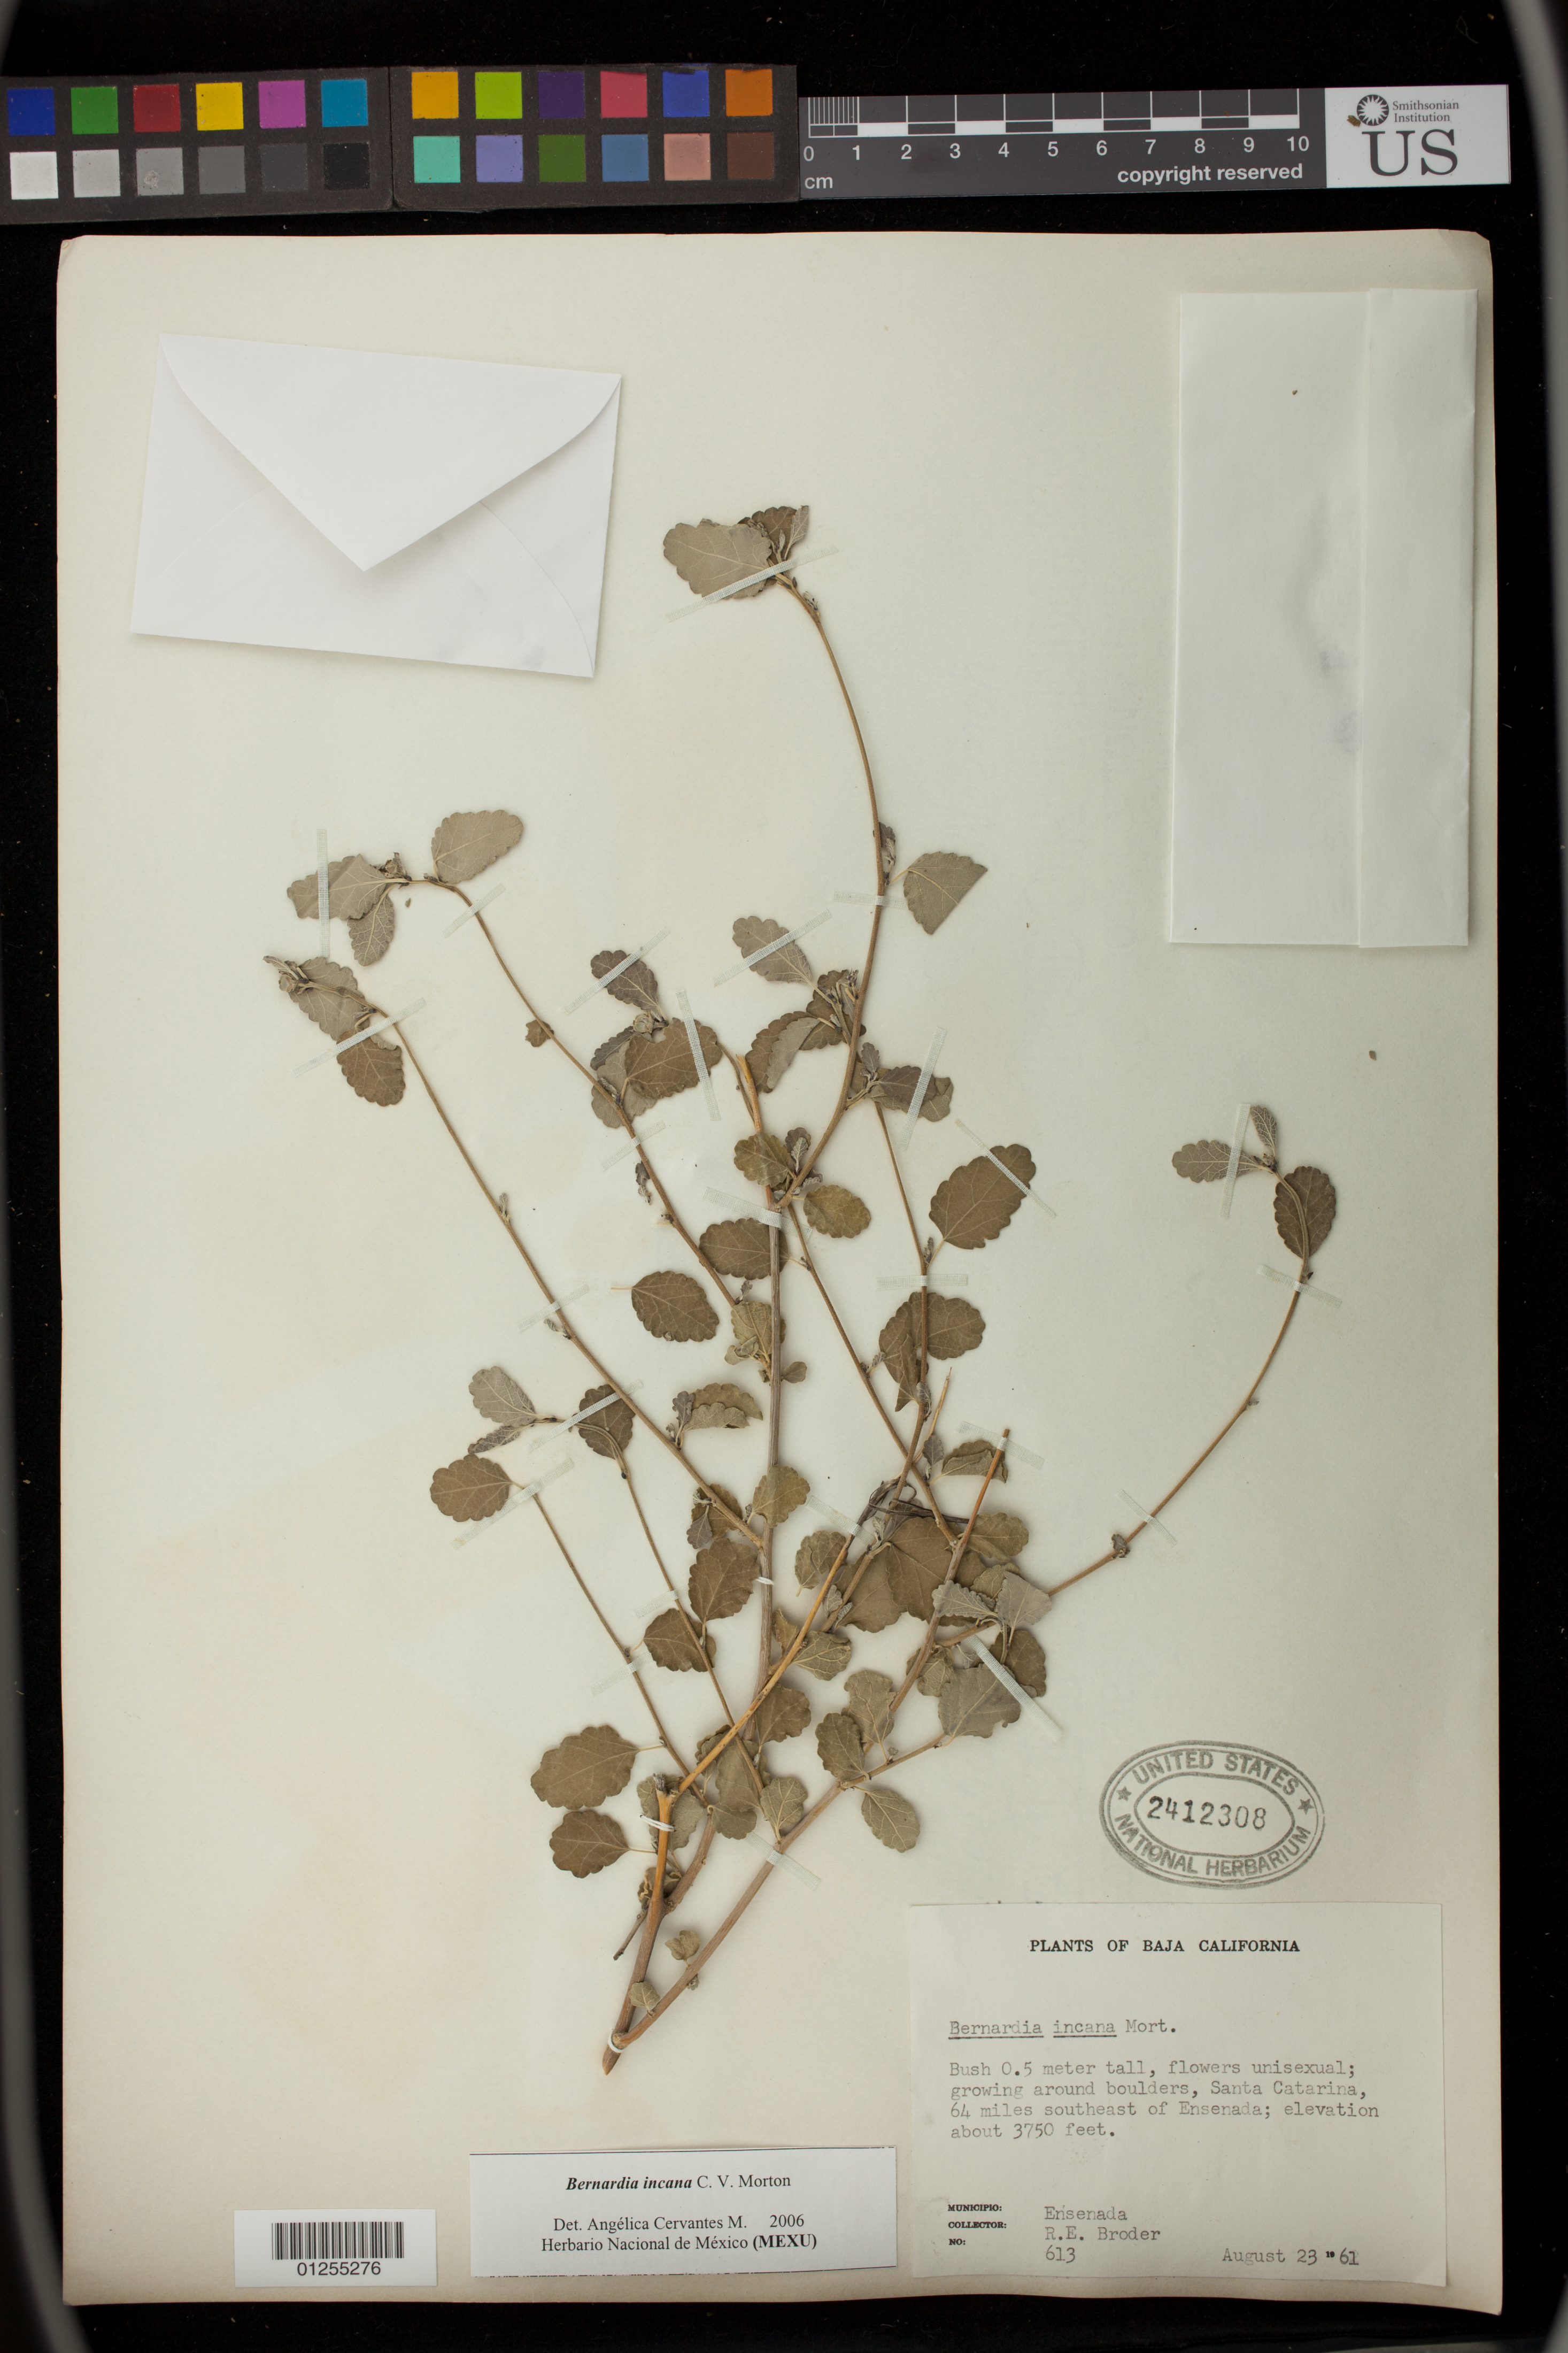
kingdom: Plantae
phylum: Tracheophyta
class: Magnoliopsida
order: Malpighiales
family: Euphorbiaceae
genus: Bernardia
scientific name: Bernardia incana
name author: C.V. Morton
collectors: R. Broder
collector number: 613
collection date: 1961-08-23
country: Mexico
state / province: Baja California Norte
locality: Santa Catarina, 64 miles southeast of Ensenada,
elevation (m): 1143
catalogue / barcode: US 2412308